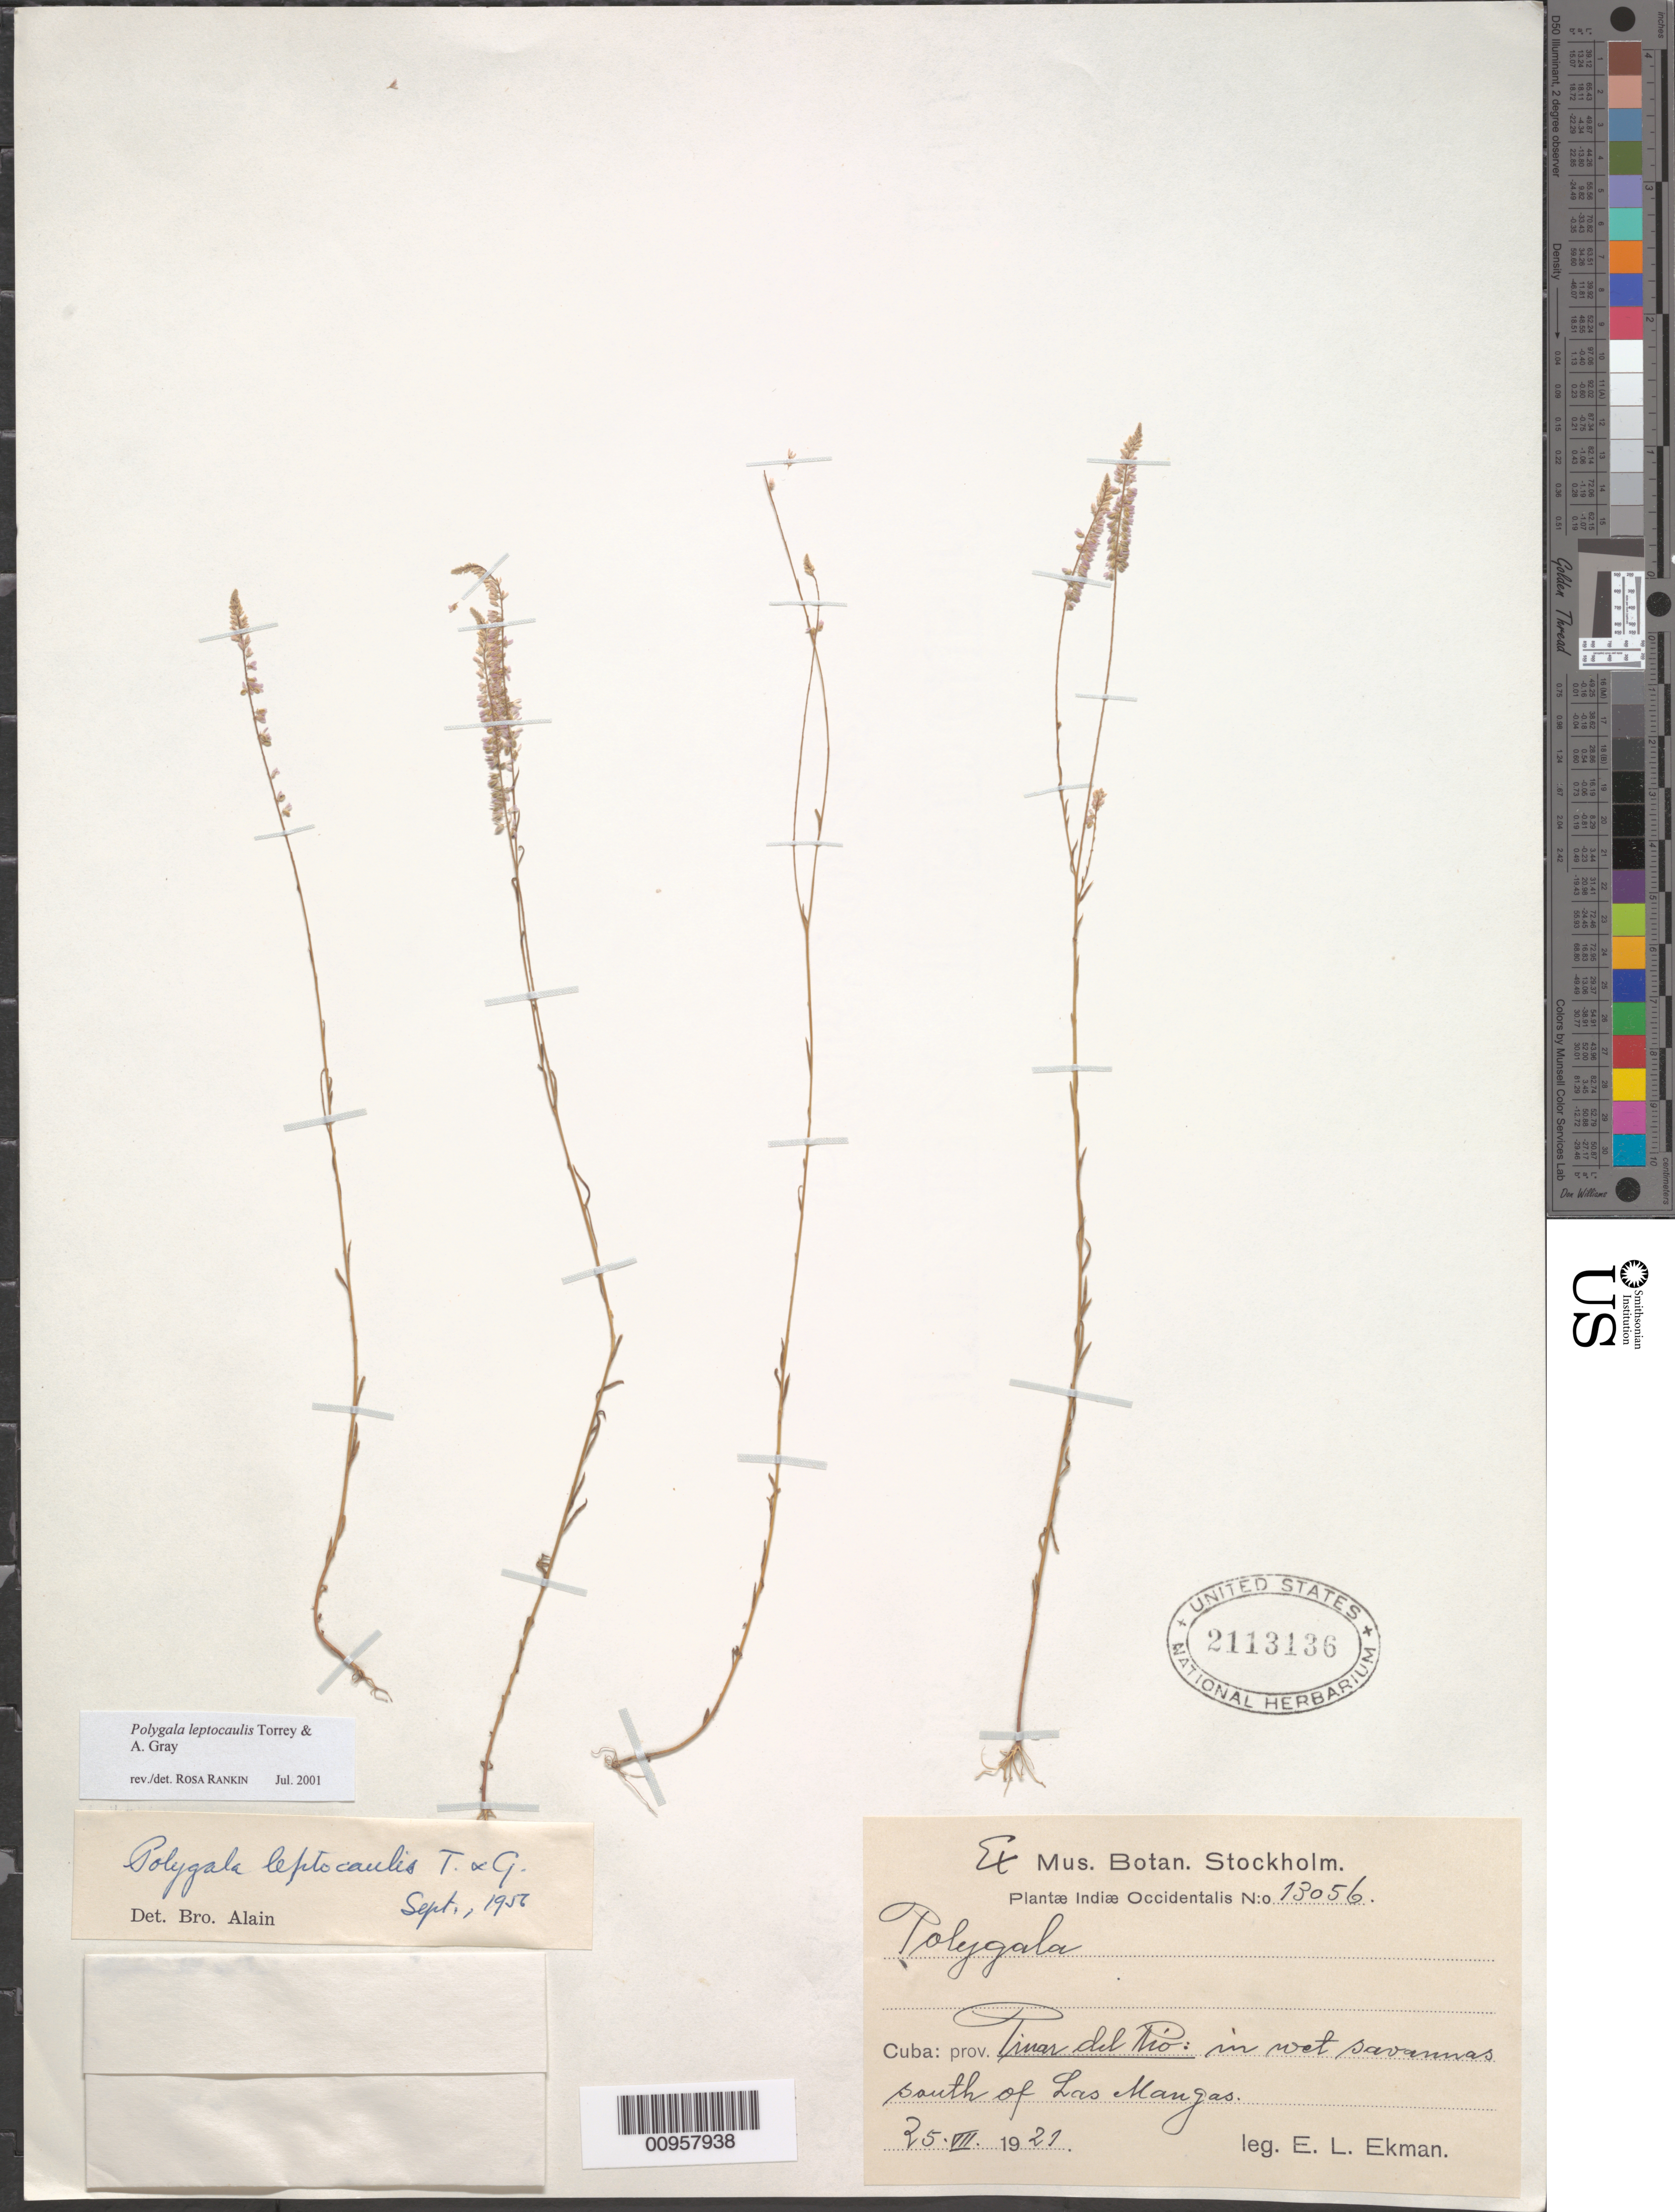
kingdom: Plantae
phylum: Tracheophyta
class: Magnoliopsida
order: Fabales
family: Polygalaceae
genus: Polygala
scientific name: Polygala leptocaulis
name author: Torr. & A. Gray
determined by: Rankin Rodriguez, Rosa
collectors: E. L. Ekman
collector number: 13056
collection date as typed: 25 Aug 1921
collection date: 1921-08-25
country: Cuba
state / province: Pinar del Rio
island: Cuba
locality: S of Las Mangas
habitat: In wet savannas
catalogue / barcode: US 2113136